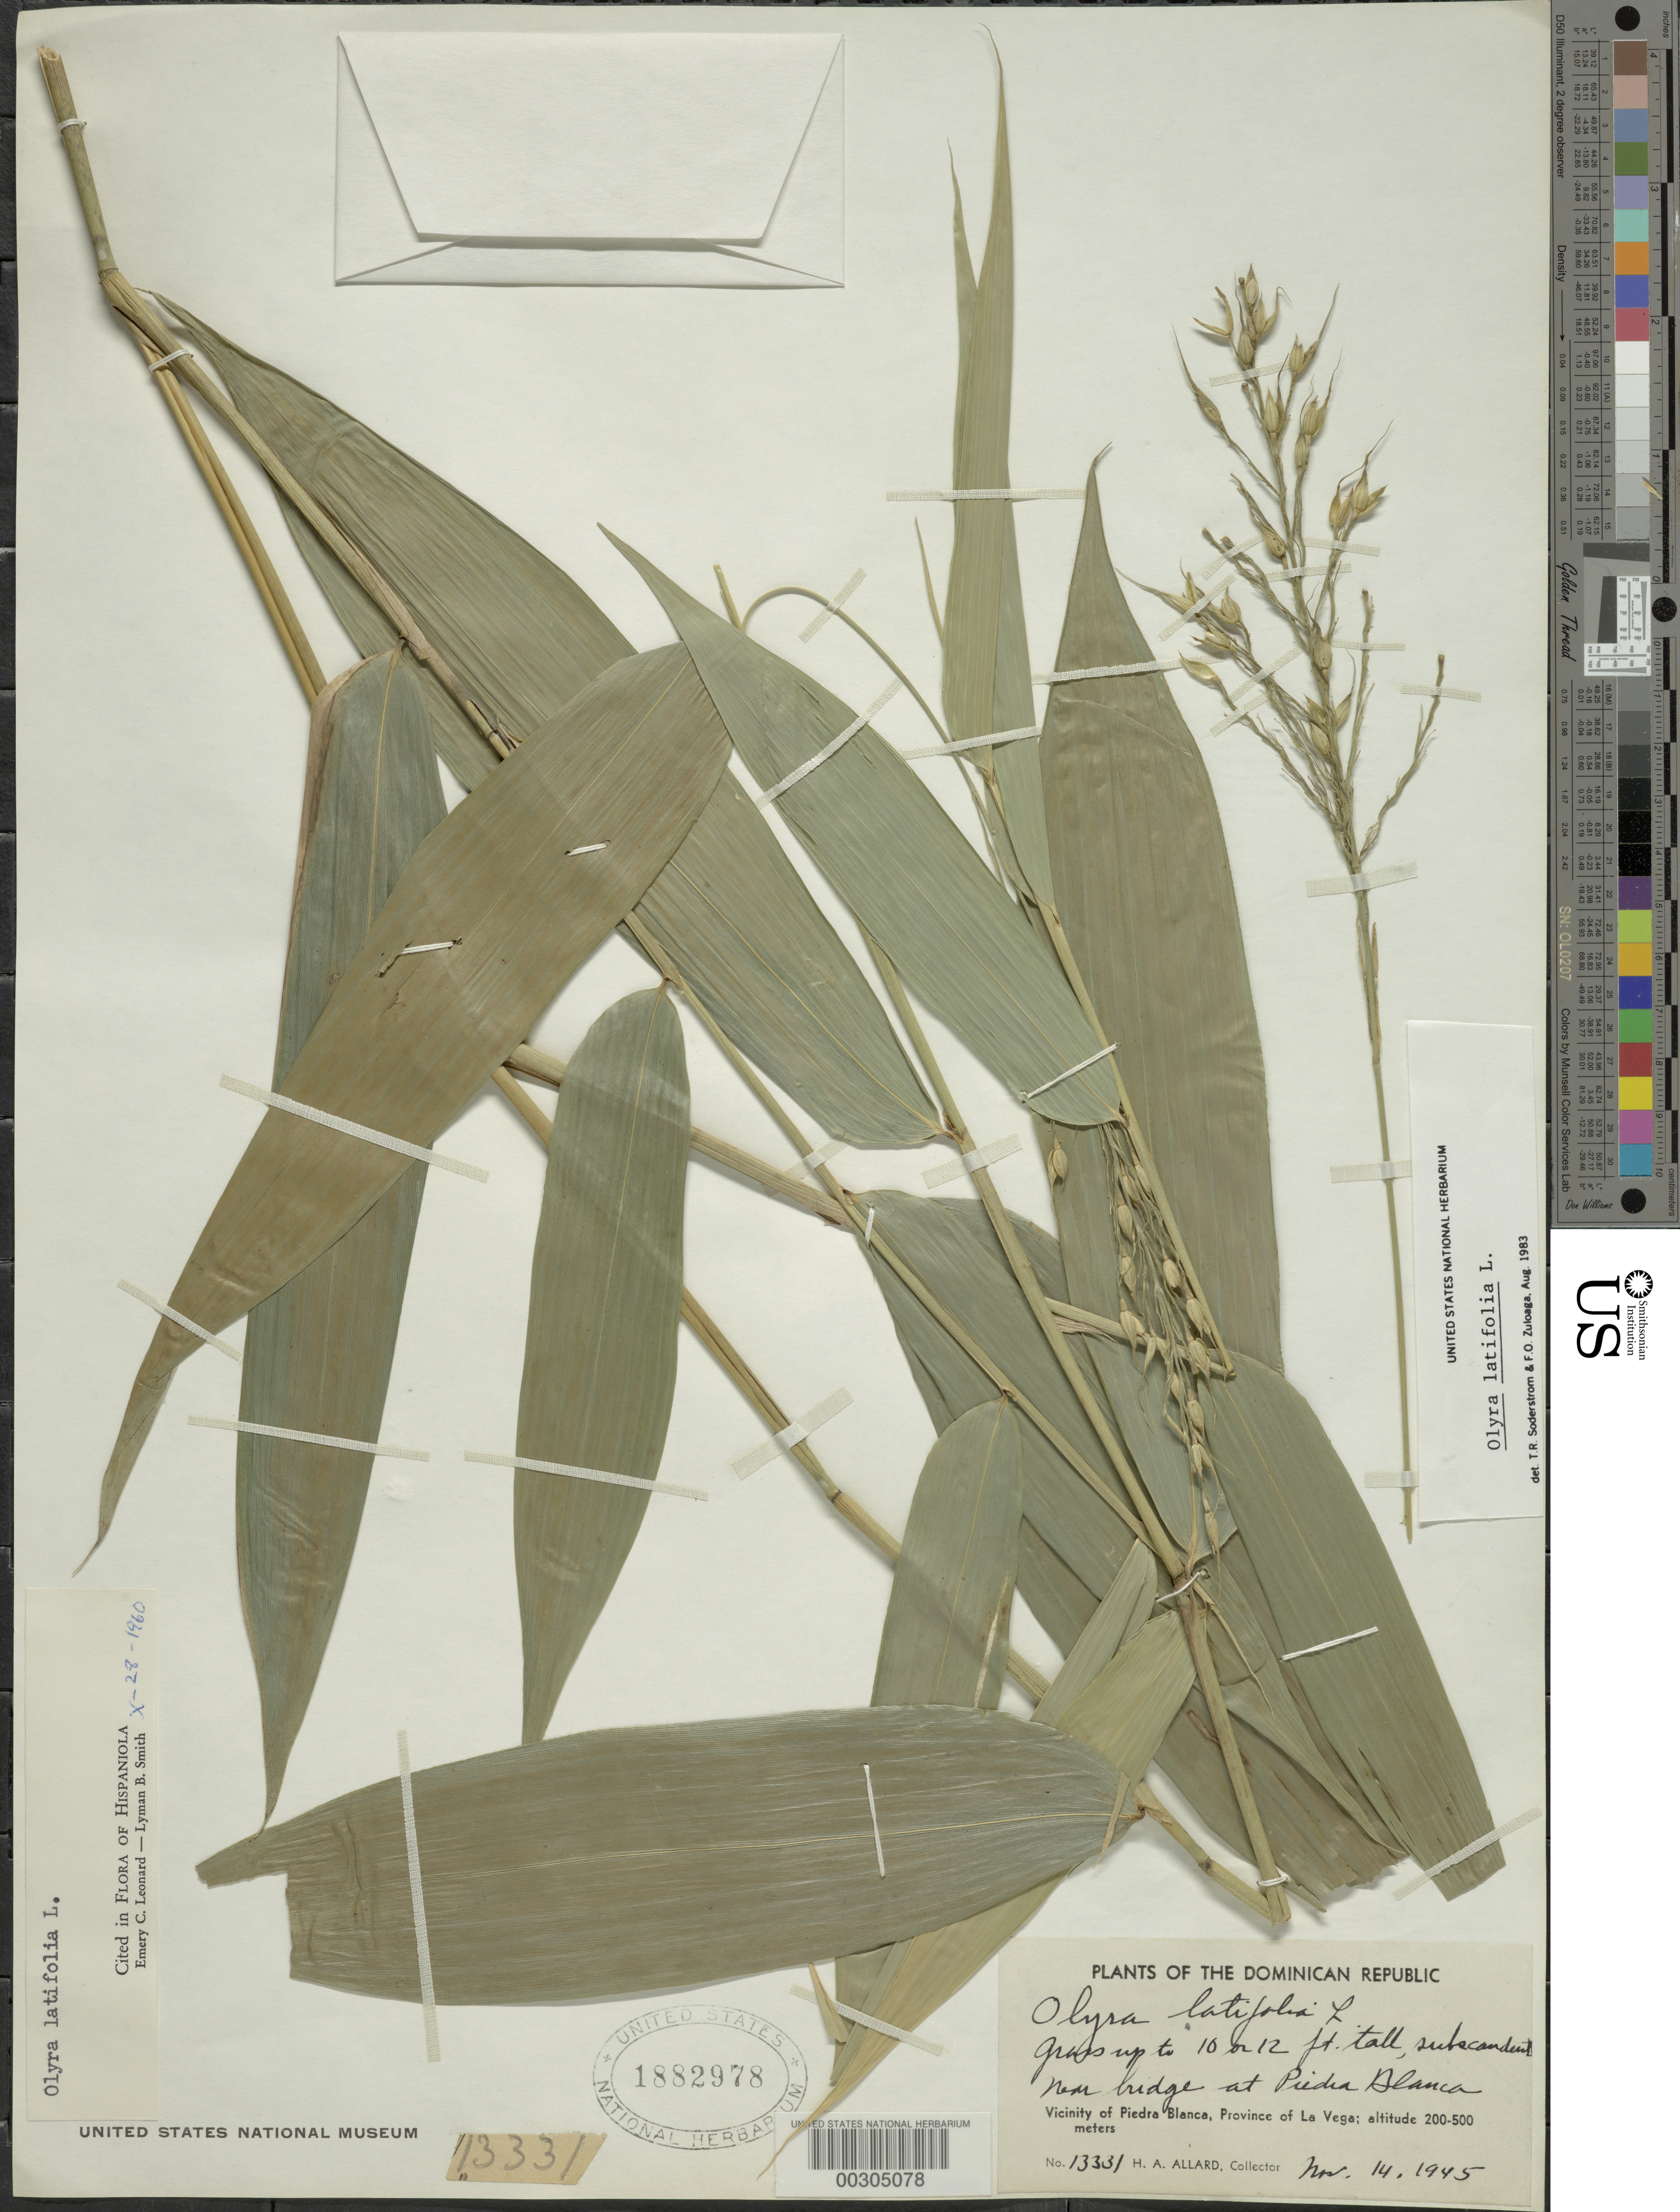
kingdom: Plantae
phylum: Tracheophyta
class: Liliopsida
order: Poales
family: Poaceae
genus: Olyra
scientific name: Olyra latifolia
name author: L.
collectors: H. A. Allard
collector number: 13331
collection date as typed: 14 Nov 1945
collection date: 1945-11-14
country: Dominican Republic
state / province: La Vega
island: Hispaniola Island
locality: Piedra blanca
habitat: near bridge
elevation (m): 200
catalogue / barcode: US 1882978